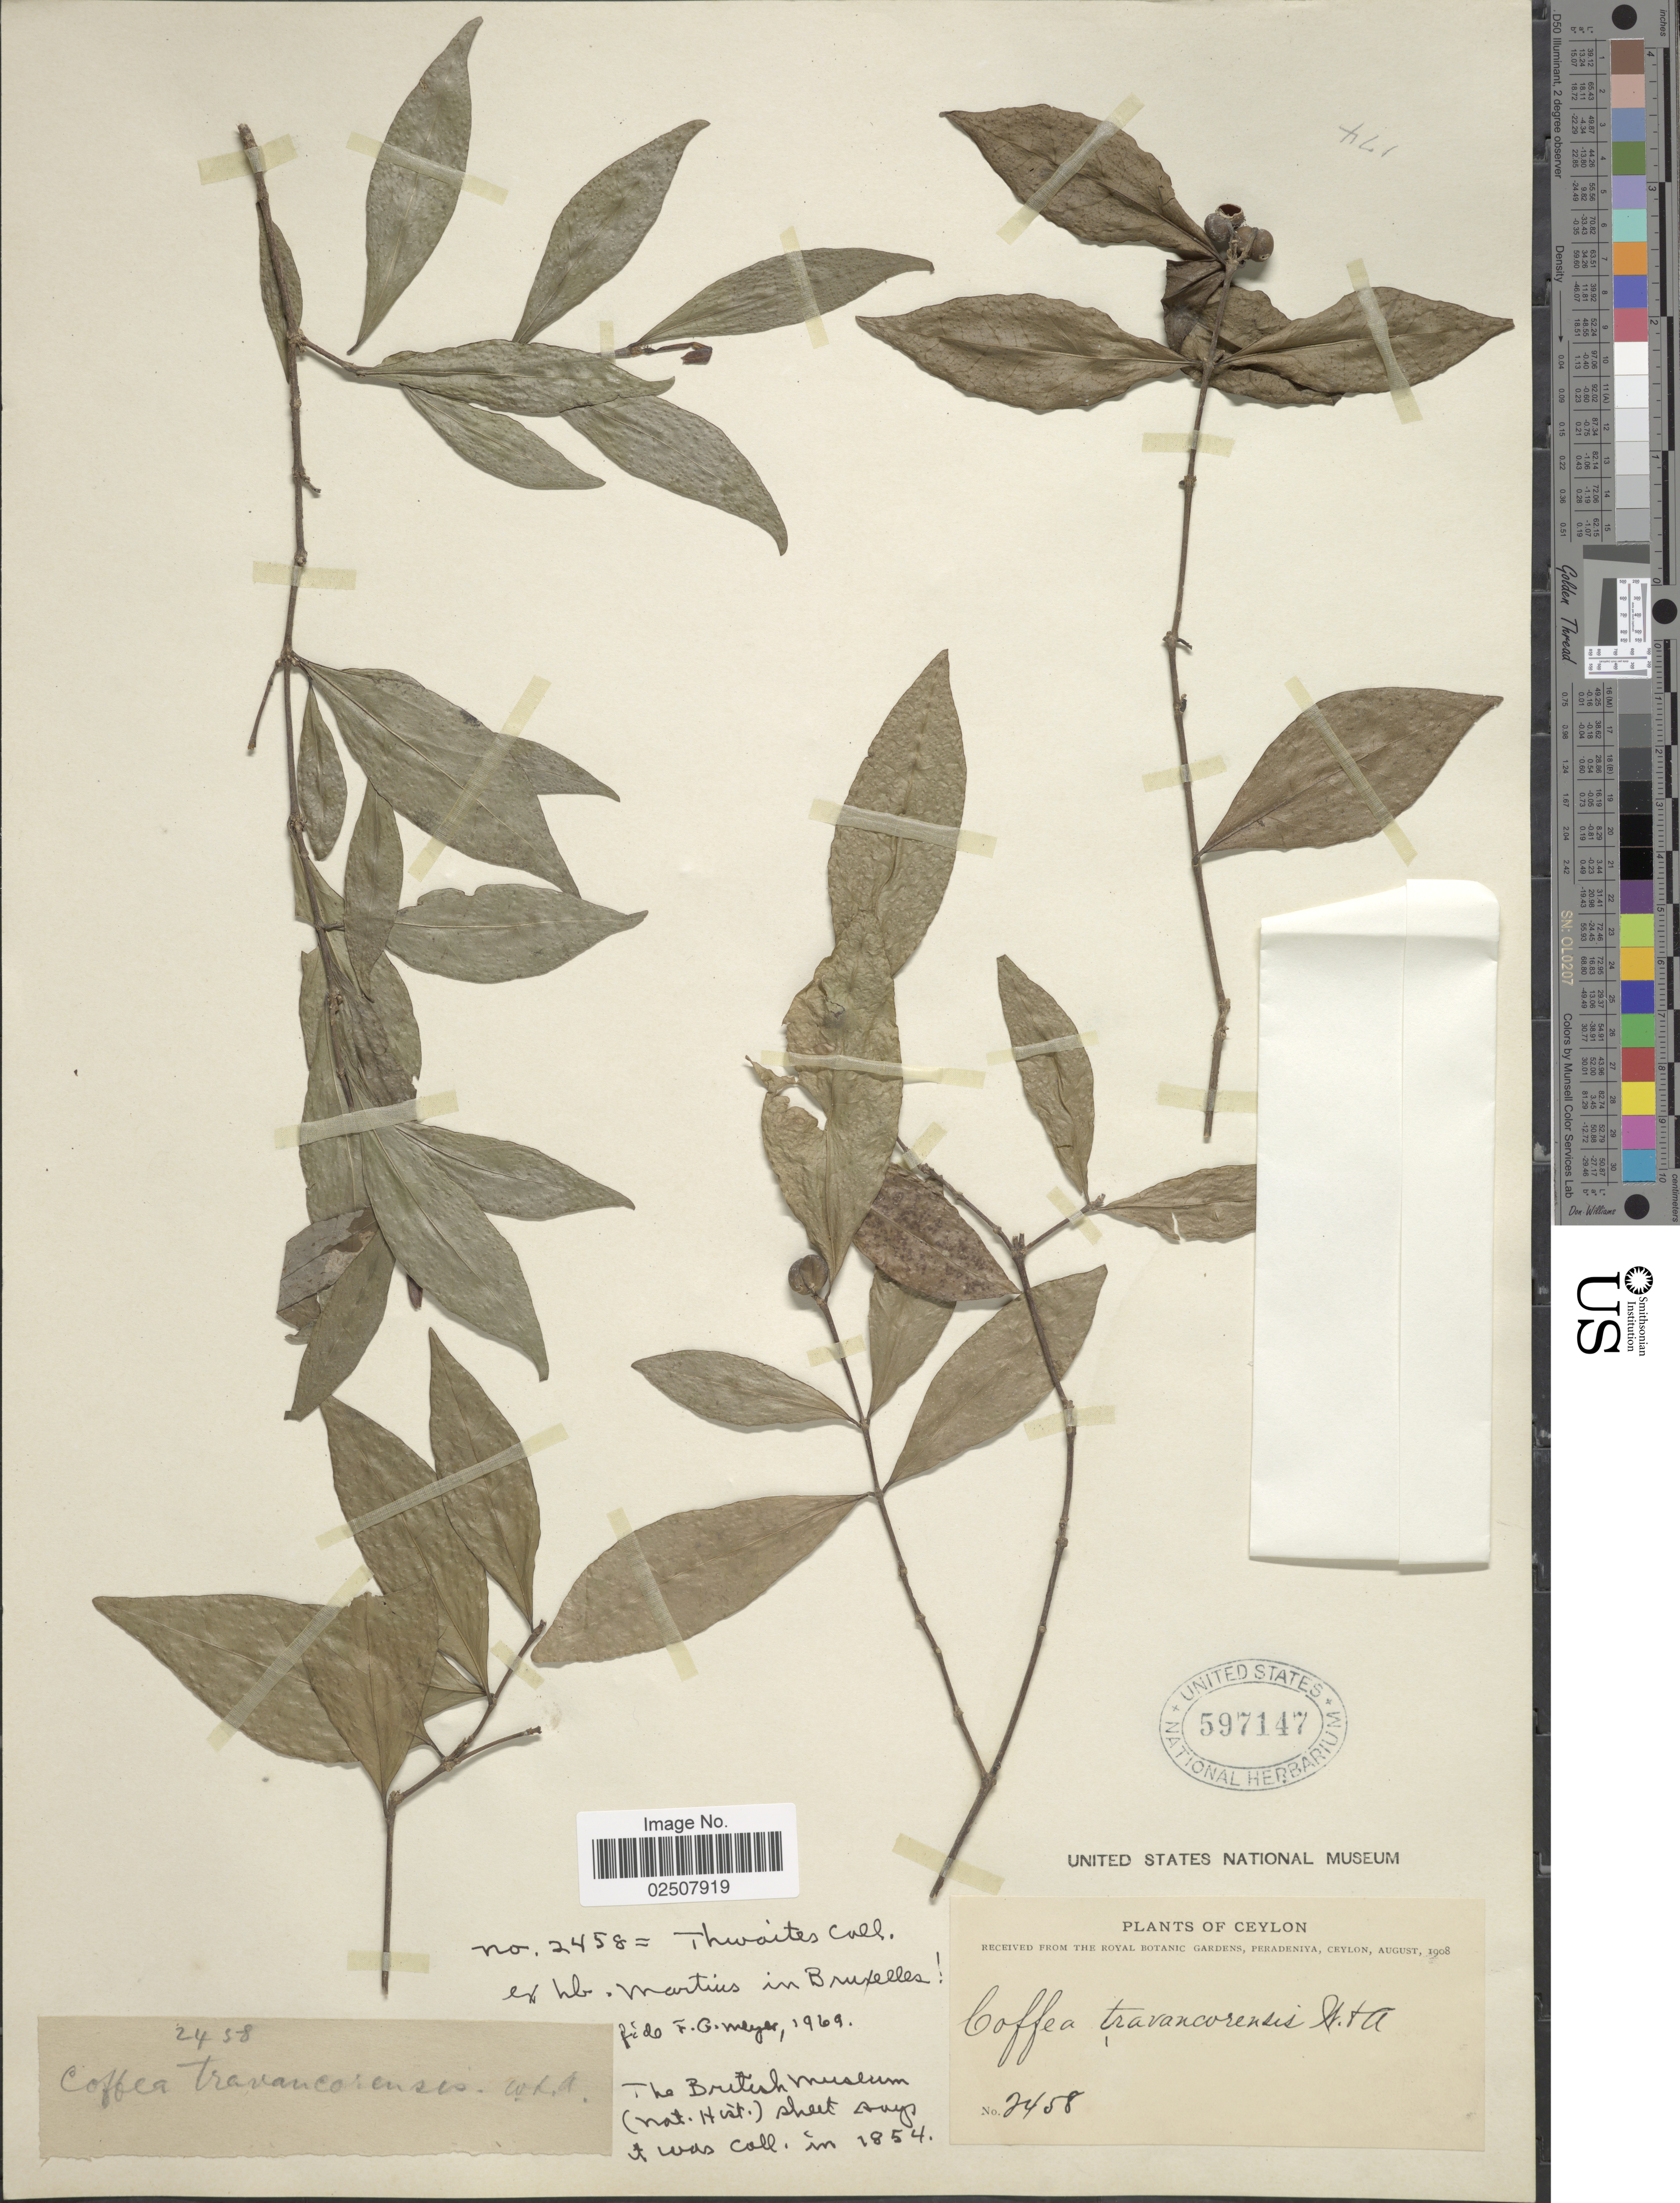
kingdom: Plantae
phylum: Tracheophyta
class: Magnoliopsida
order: Gentianales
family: Rubiaceae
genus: Coffea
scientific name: Coffea travancorensis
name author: Wight & Arn.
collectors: Thwaites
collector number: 2458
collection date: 1854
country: Sri Lanka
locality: Ceylon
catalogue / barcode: US 597147